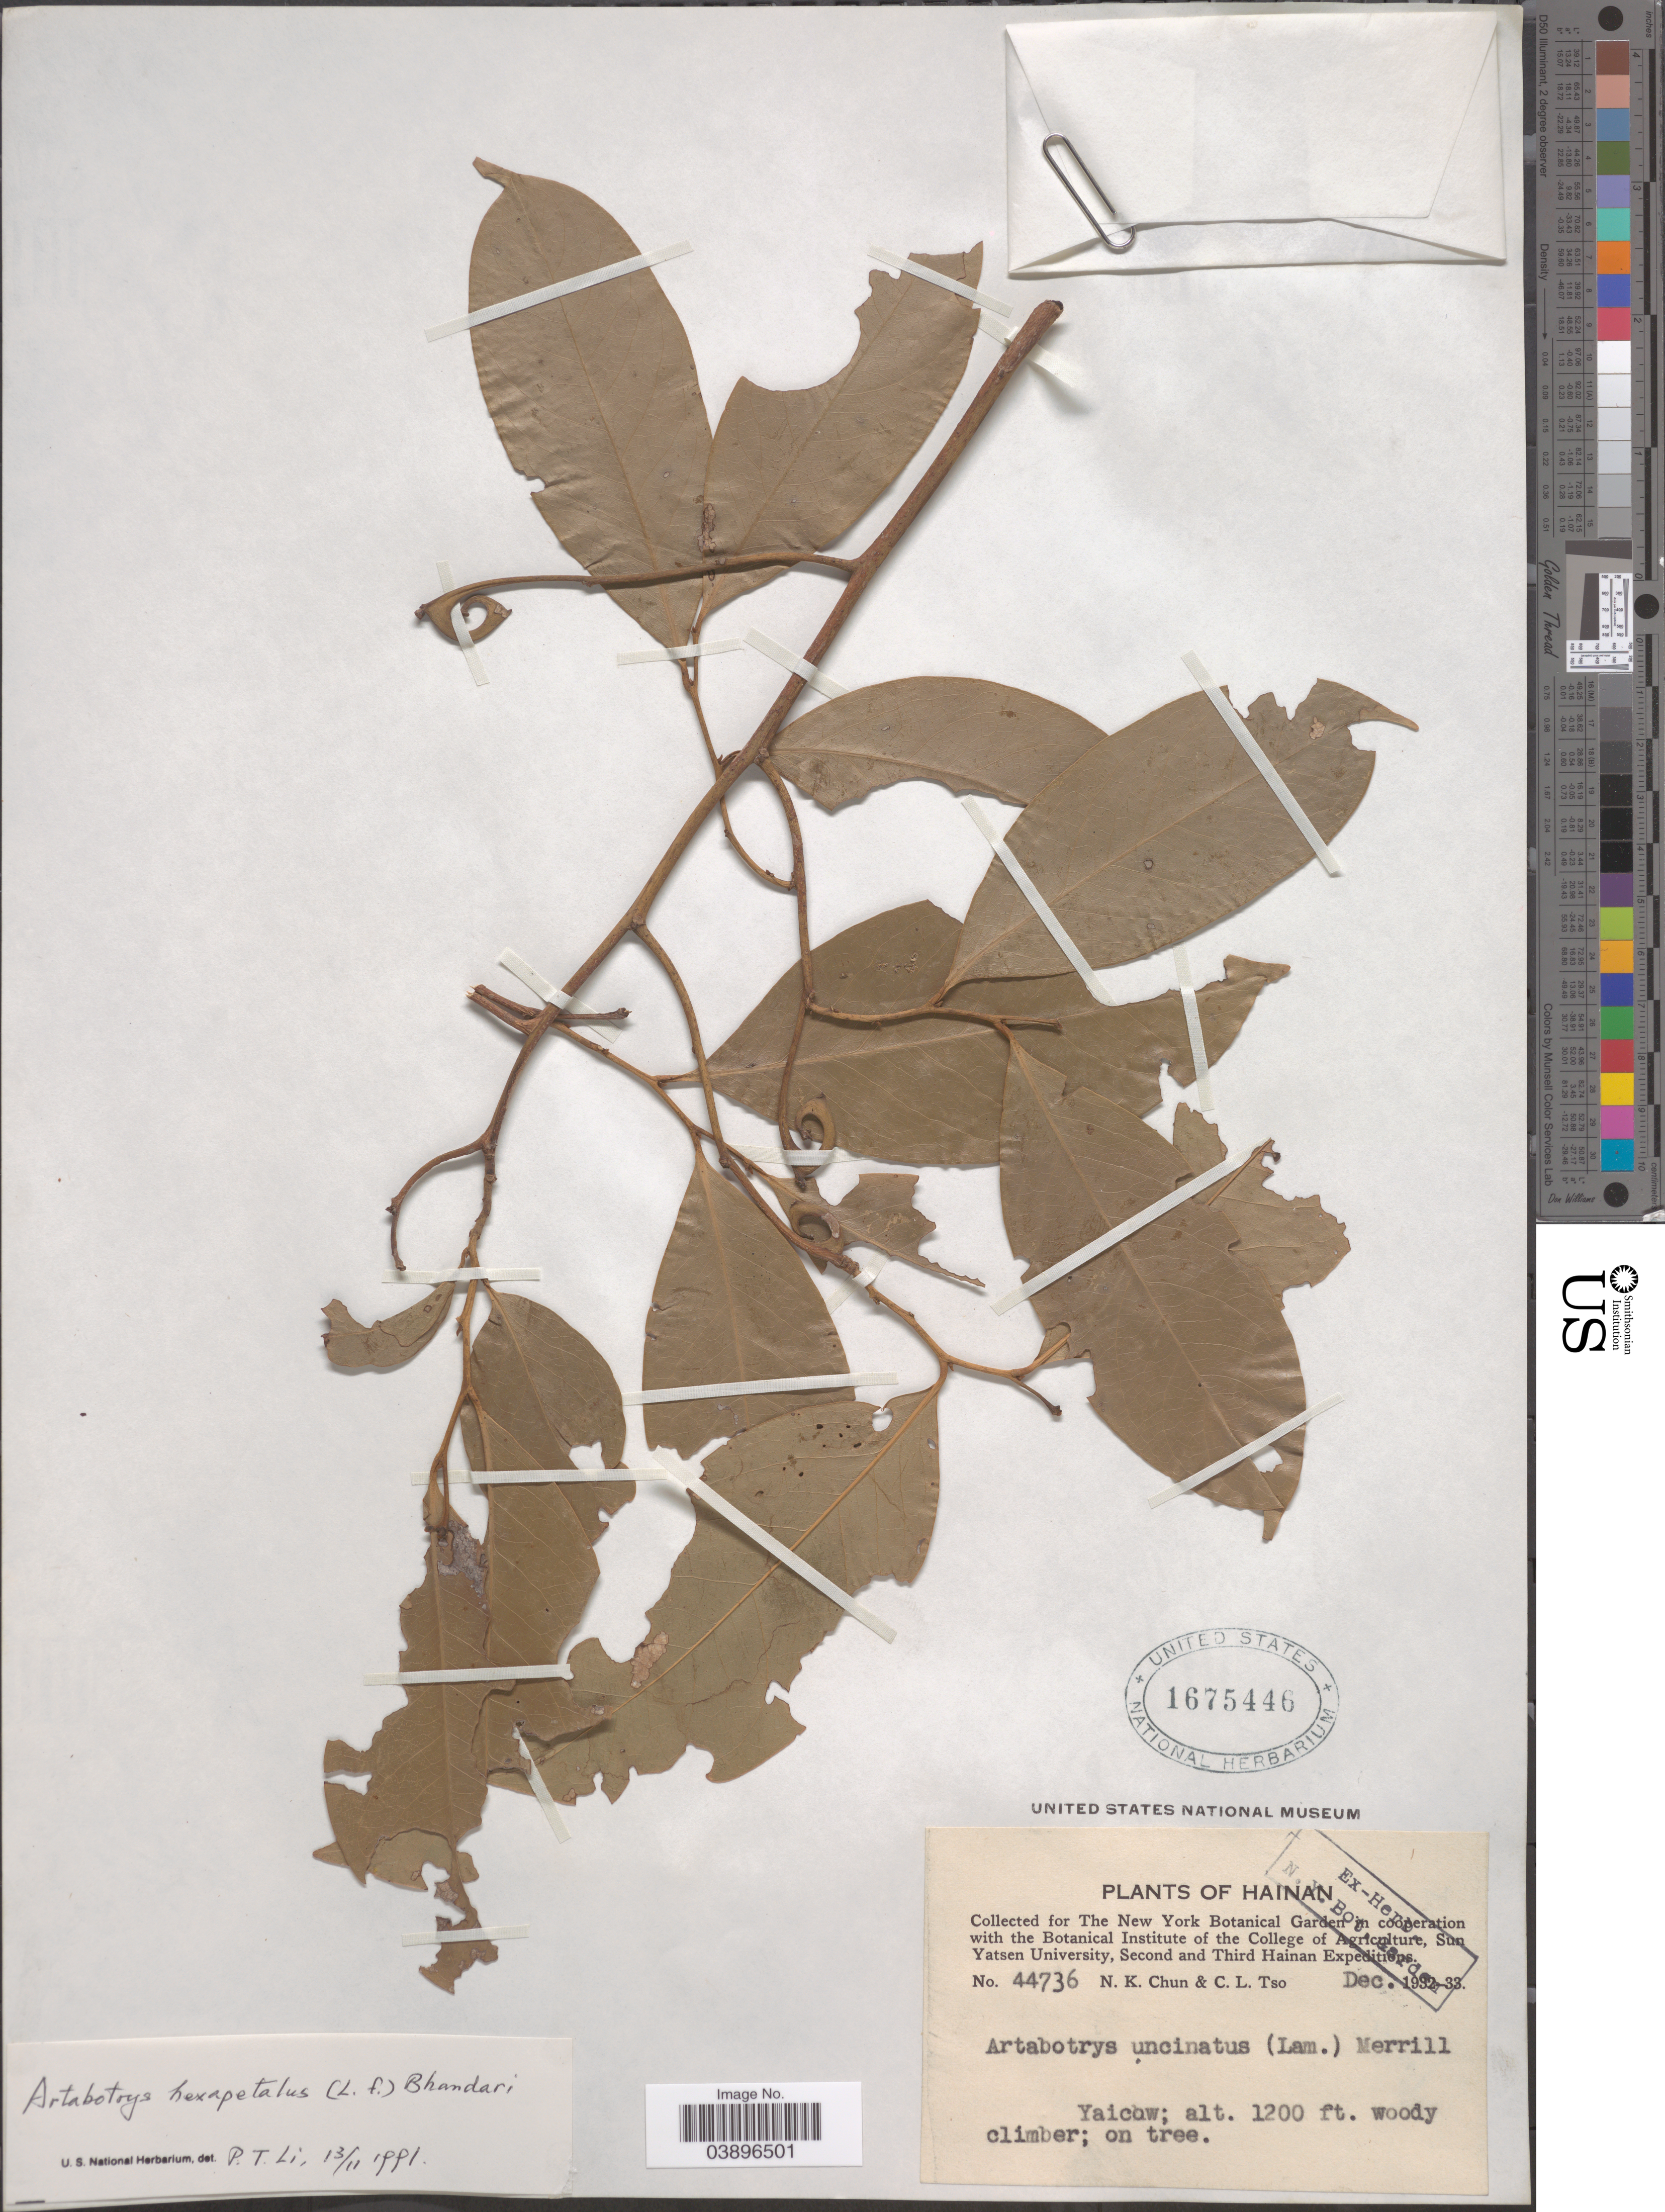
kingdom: Plantae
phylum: Tracheophyta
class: Magnoliopsida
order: Magnoliales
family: Annonaceae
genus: Artabotrys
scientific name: Artabotrys uncinatus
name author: (Lam.) Merr.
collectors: N. K. Chun & C. Tso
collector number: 44736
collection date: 1932-12/1933-12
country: China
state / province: Hainan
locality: Yaicow.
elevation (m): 366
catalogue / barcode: US 1675446